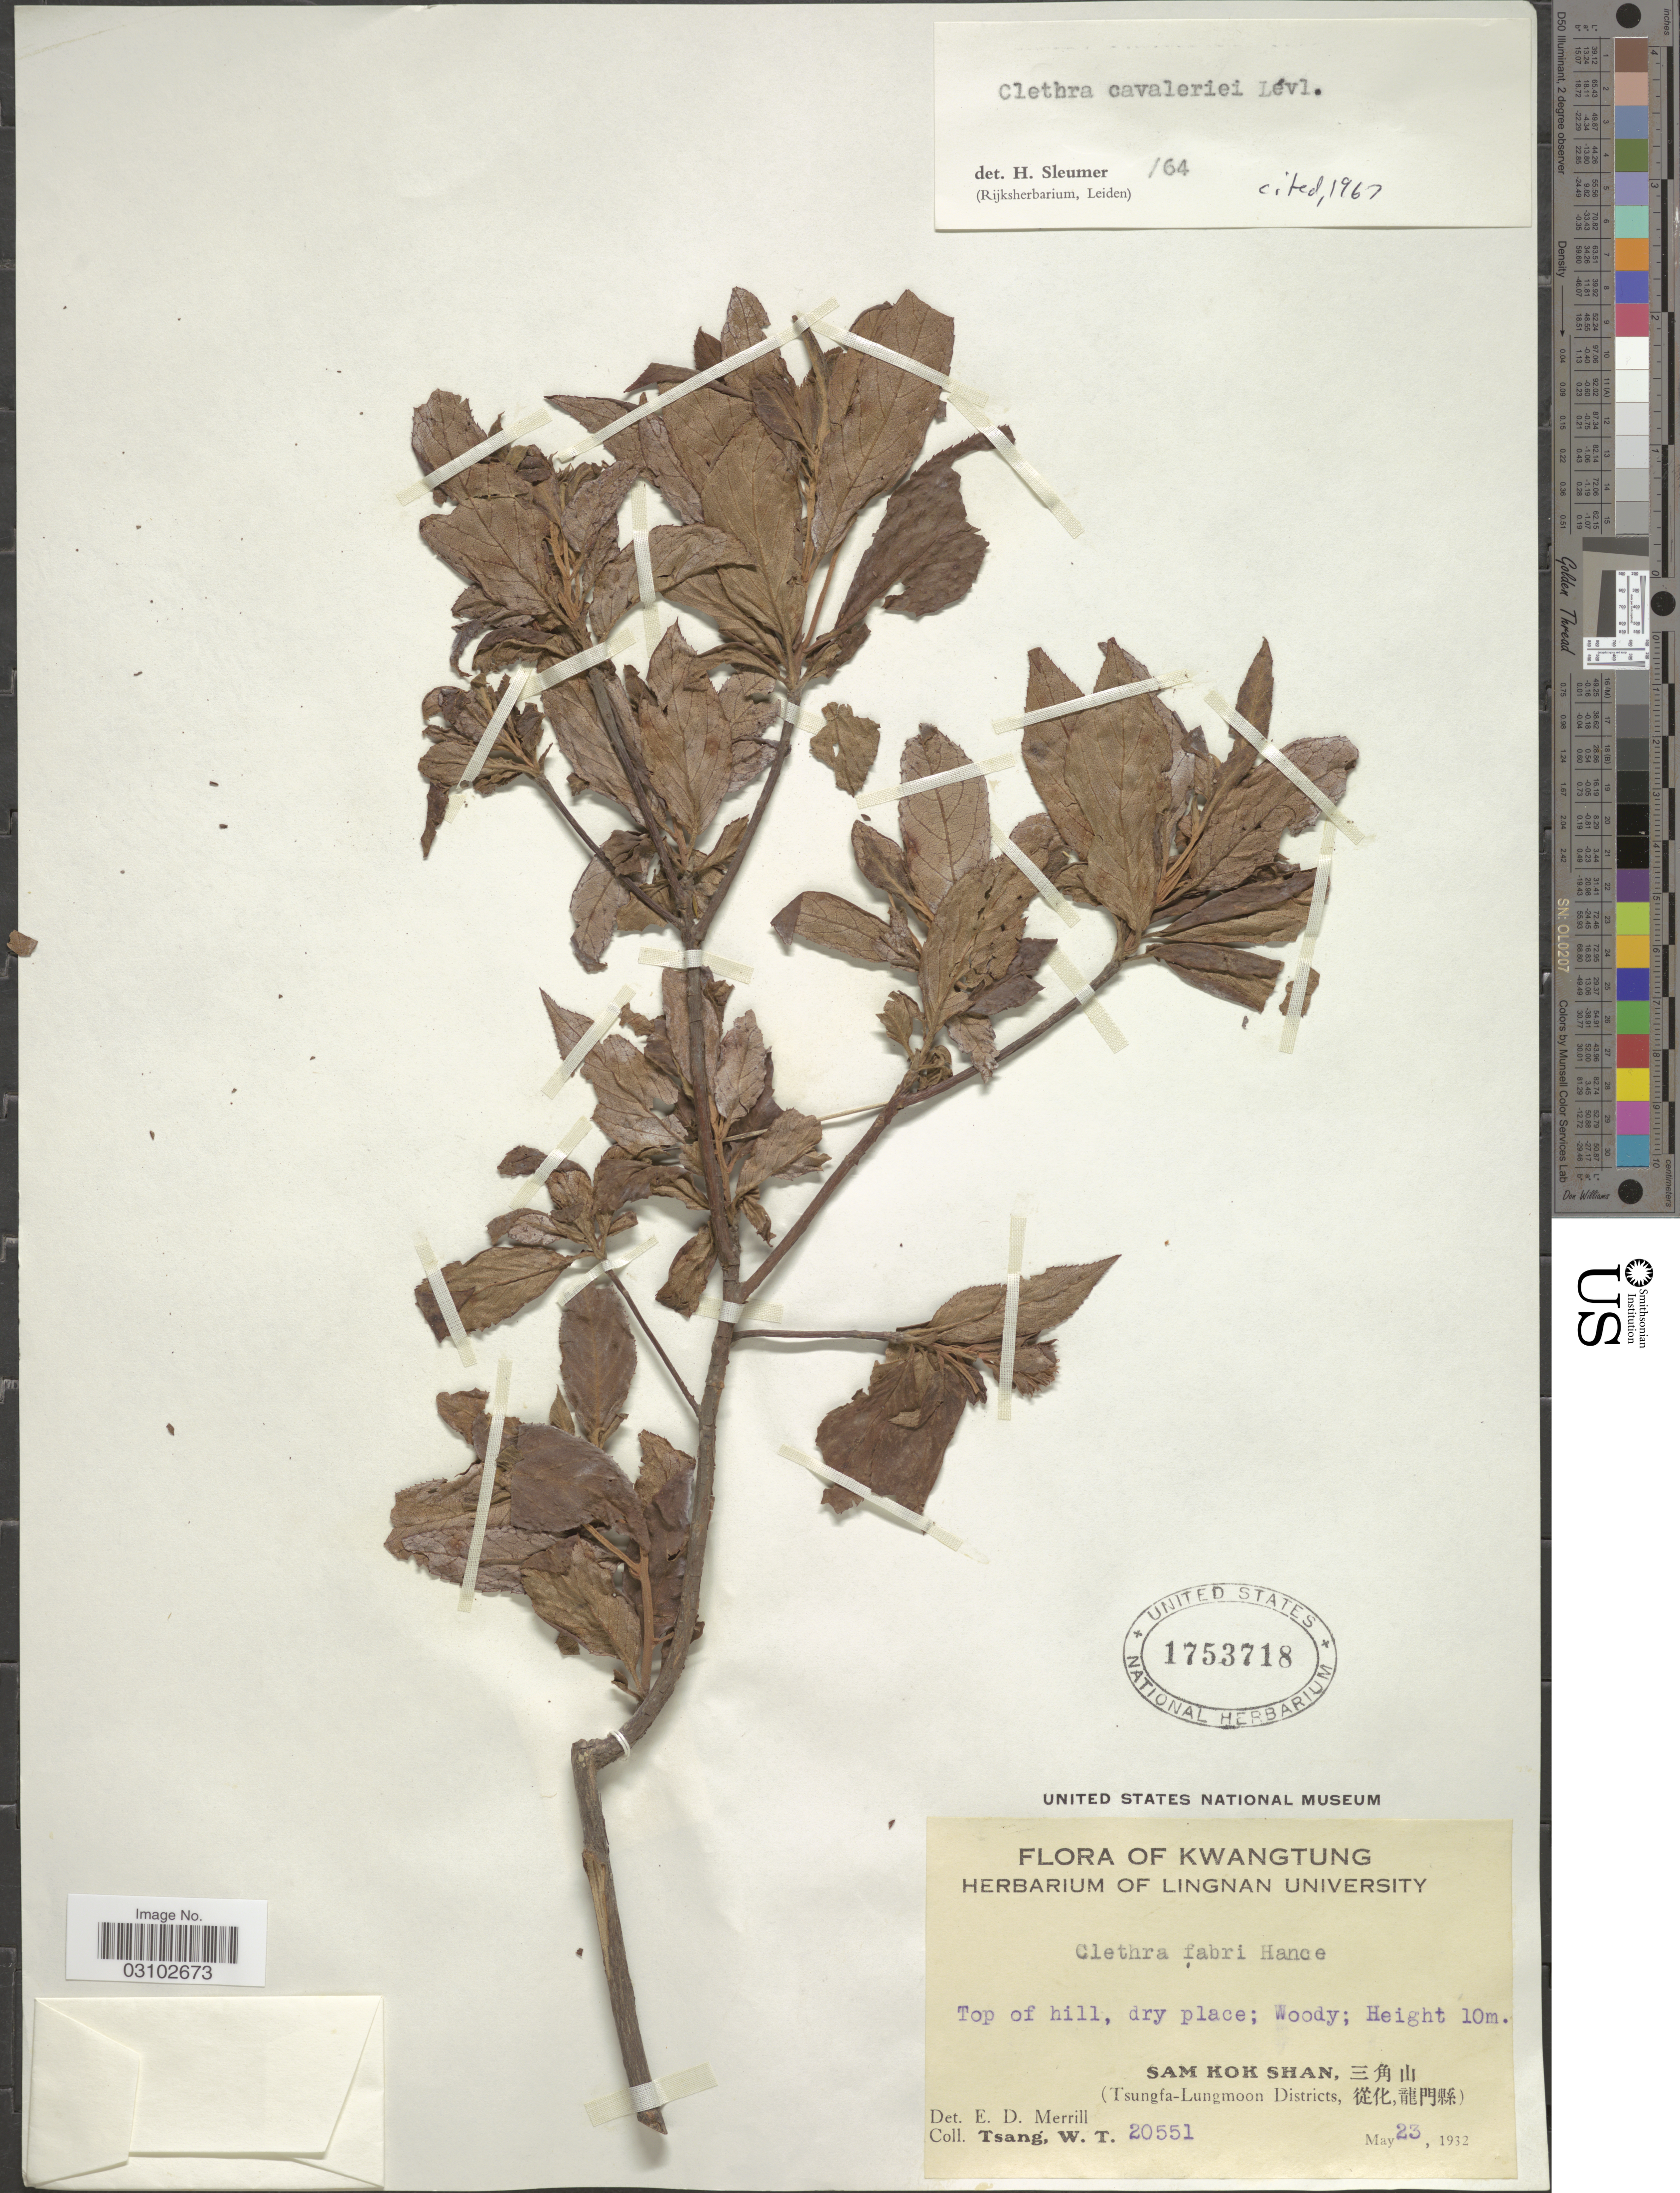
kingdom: Plantae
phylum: Tracheophyta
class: Magnoliopsida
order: Ericales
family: Clethraceae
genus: Clethra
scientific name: Clethra cavaleriei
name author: H. Lév.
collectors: W. T. Tsang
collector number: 20551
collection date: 1932-05-23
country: China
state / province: Guangdong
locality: Kwangtung. Sam Kok Shan, (Tsungfa-Lungmoon District).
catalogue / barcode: US 1753718